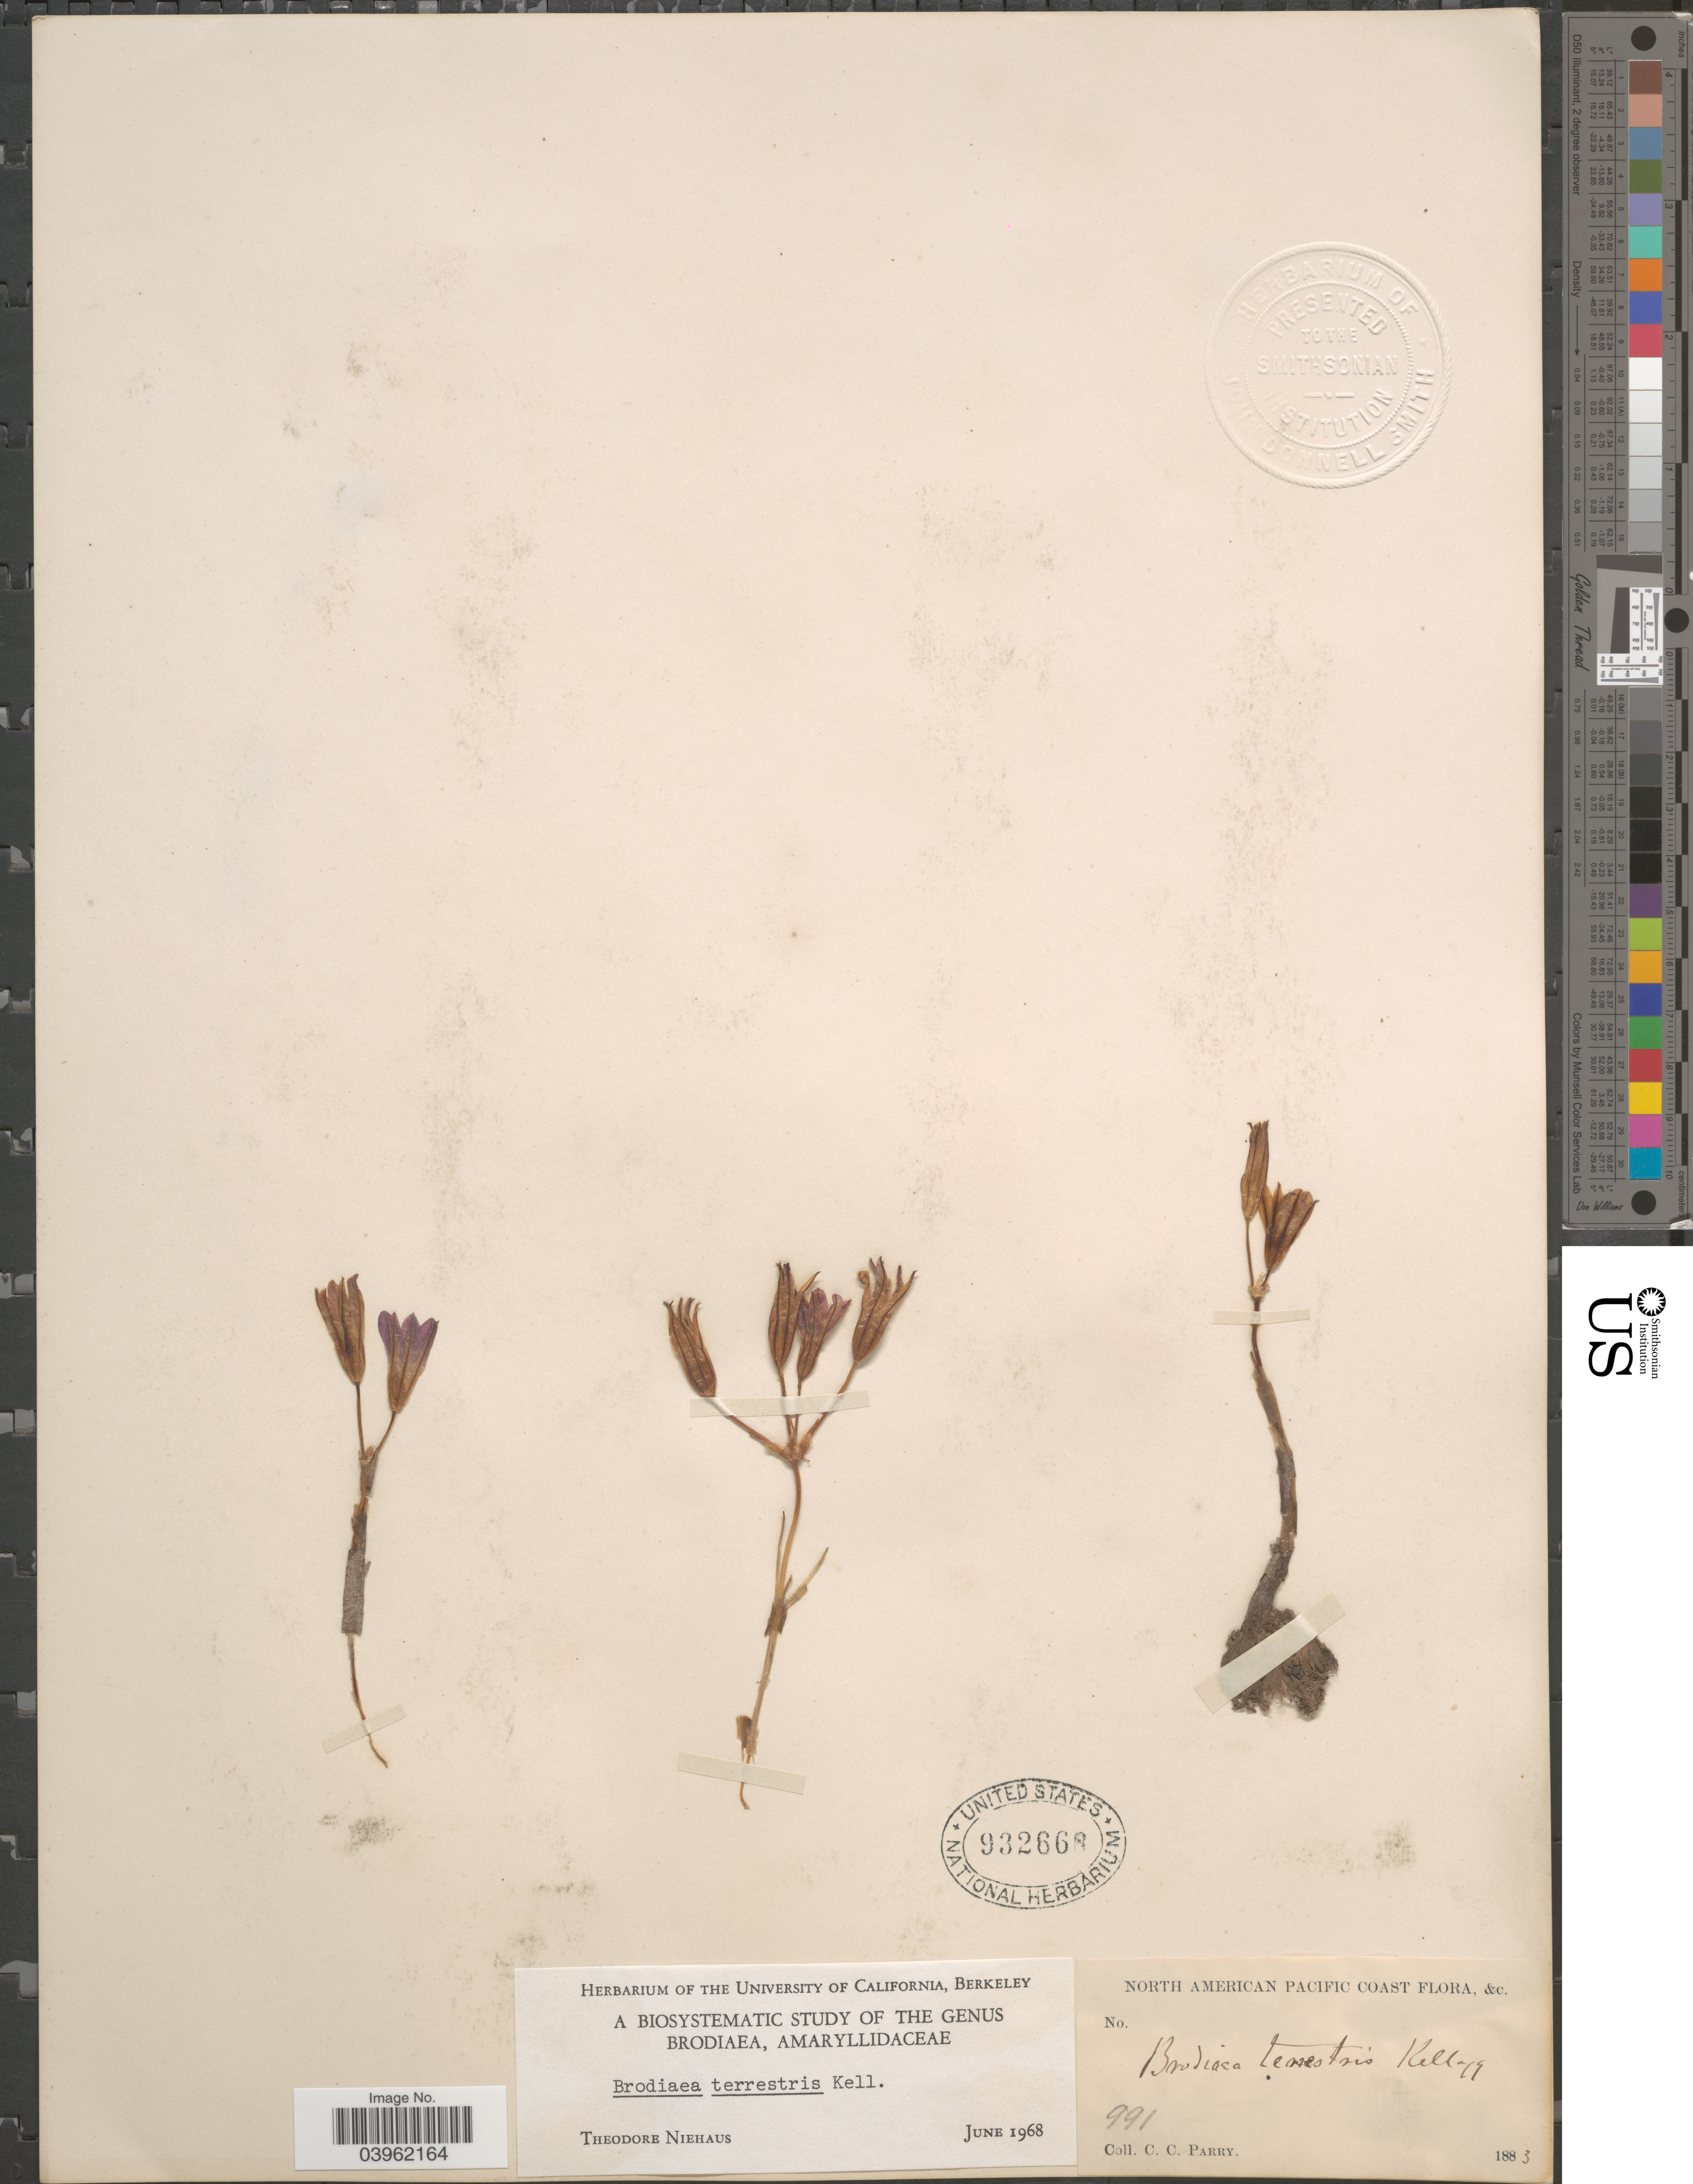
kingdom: Plantae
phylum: Tracheophyta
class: Liliopsida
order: Asparagales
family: Asparagaceae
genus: Brodiaea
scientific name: Brodiaea terrestris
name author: Kellogg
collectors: C. C. Parry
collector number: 991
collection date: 1883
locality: North American Pacific Coast.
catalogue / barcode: US 932668